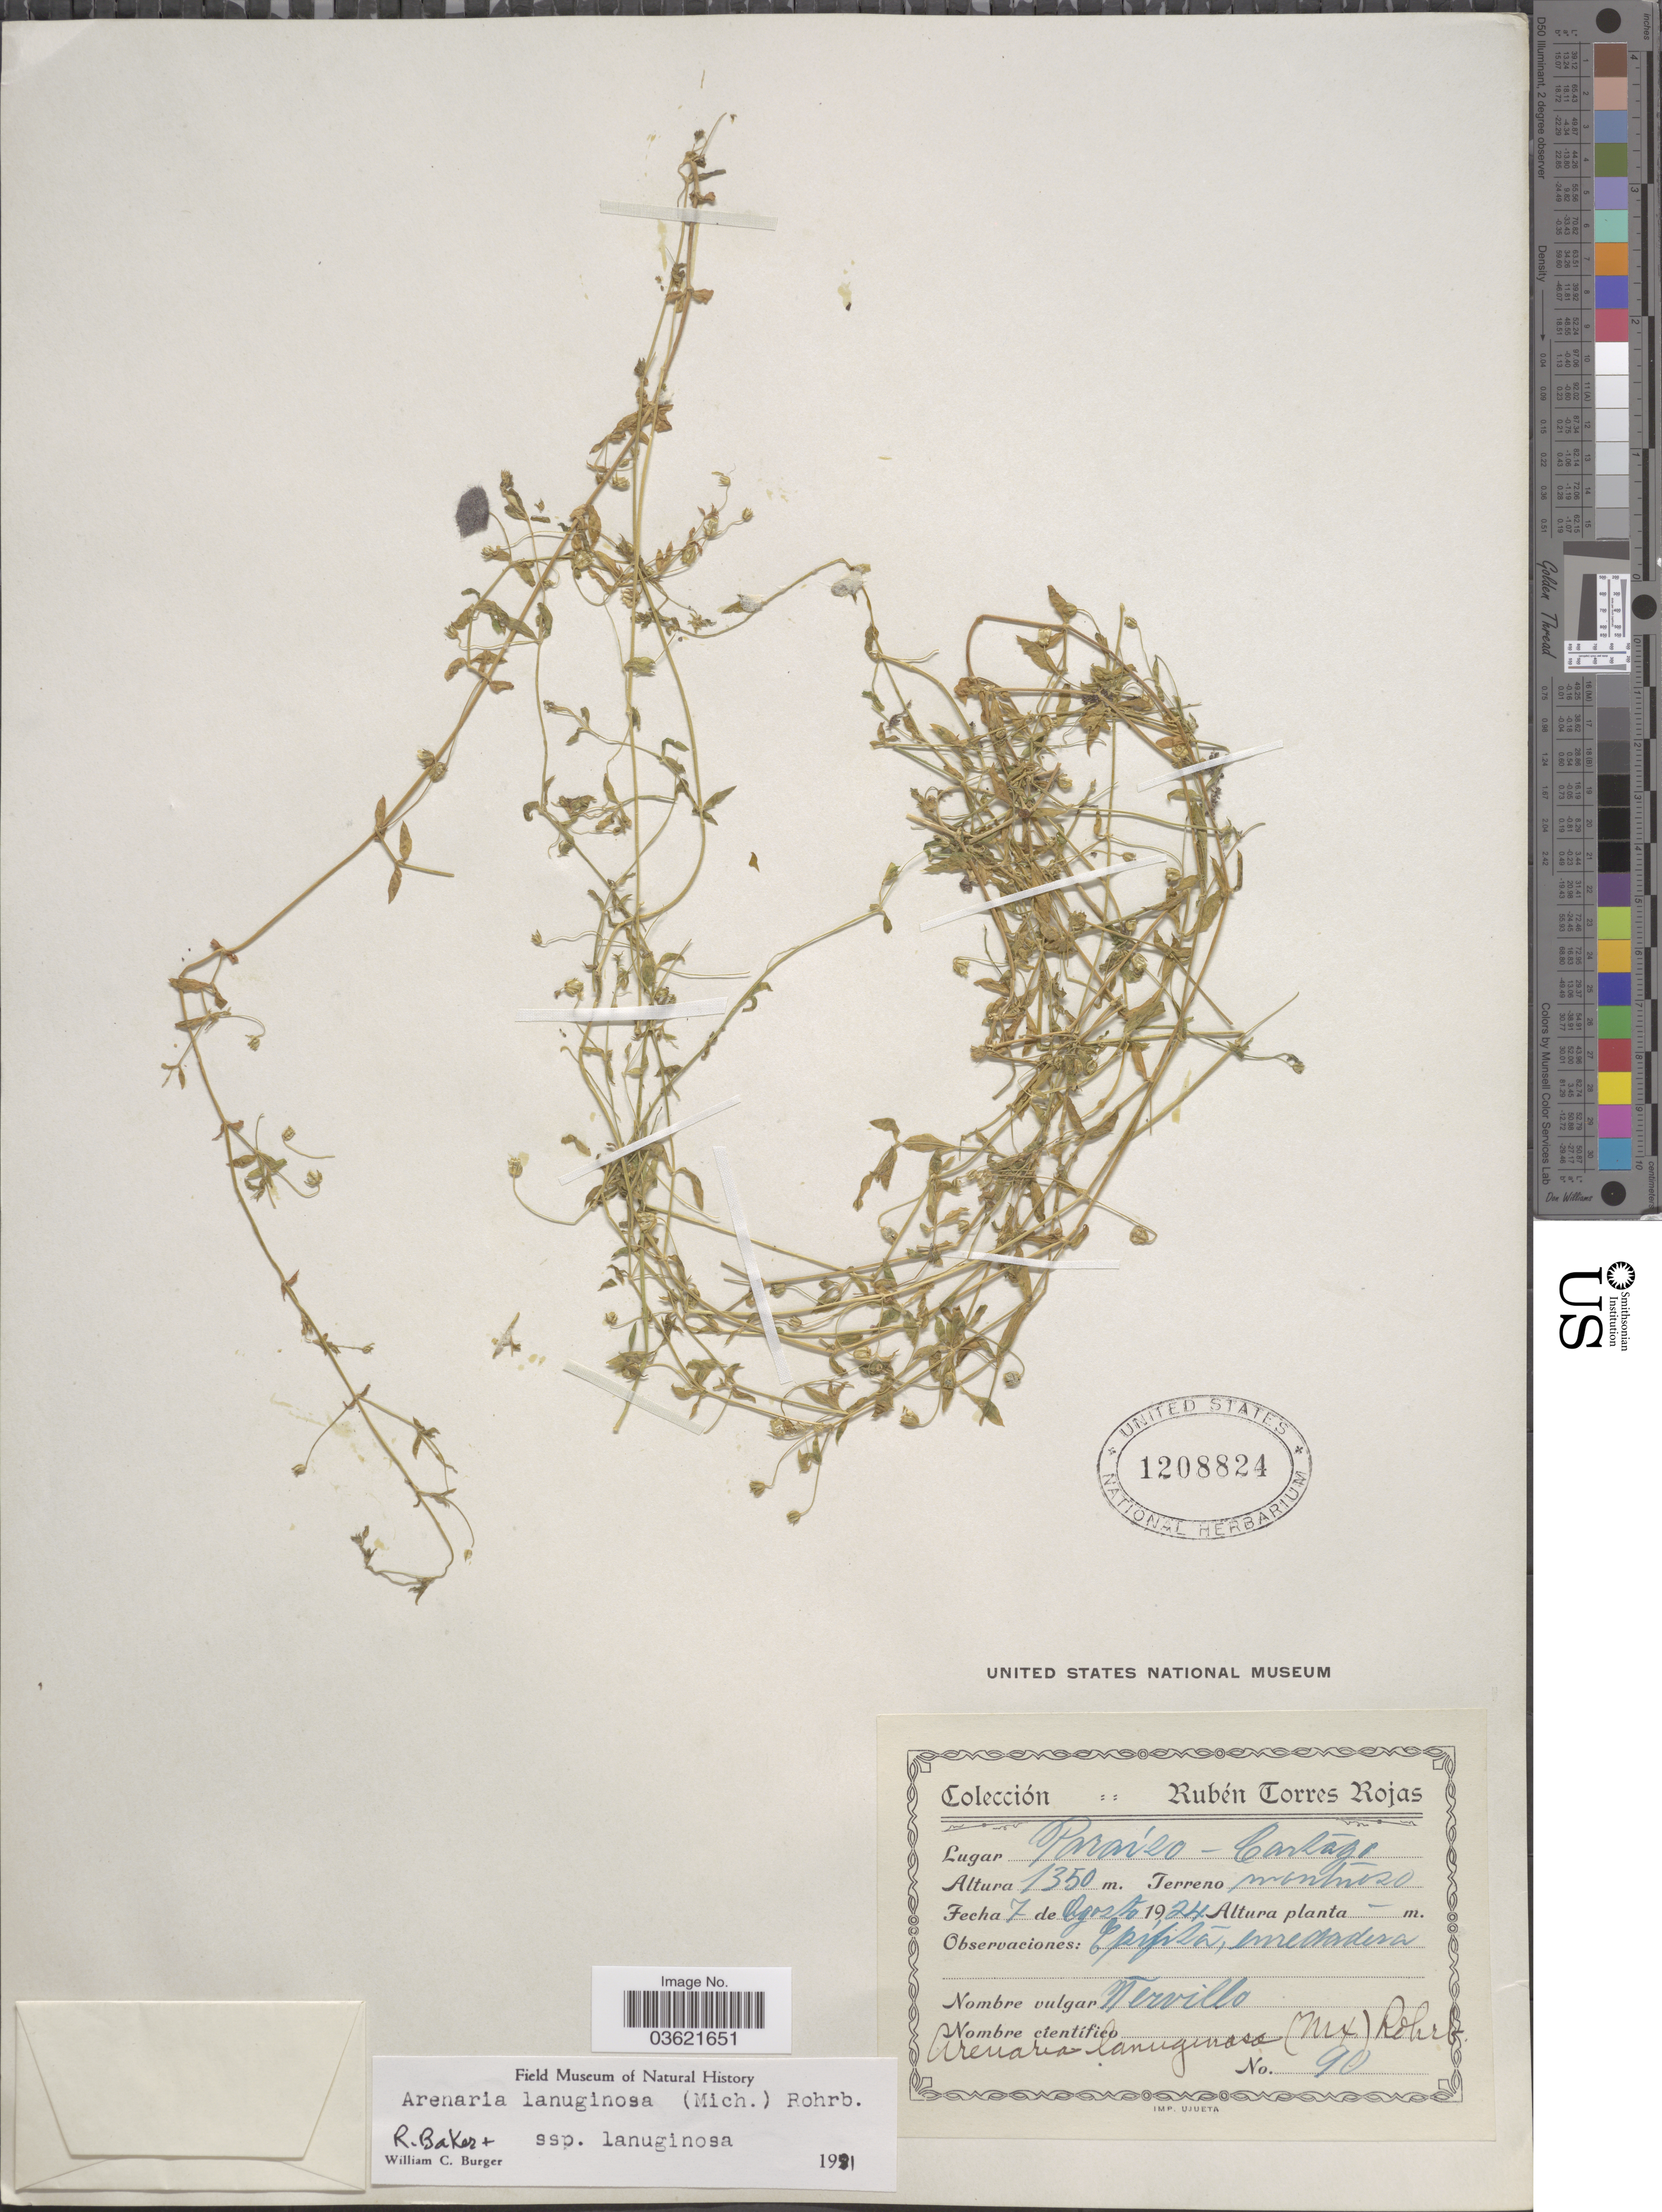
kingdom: Plantae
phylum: Tracheophyta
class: Magnoliopsida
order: Caryophyllales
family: Caryophyllaceae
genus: Arenaria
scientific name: Arenaria lanuginosa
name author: (Michx.) Rohrb.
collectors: R. Torres Rojas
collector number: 90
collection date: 1924-08-07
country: Costa Rica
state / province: Cartago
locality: Paraiso - Cartago.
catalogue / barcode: US 1208824